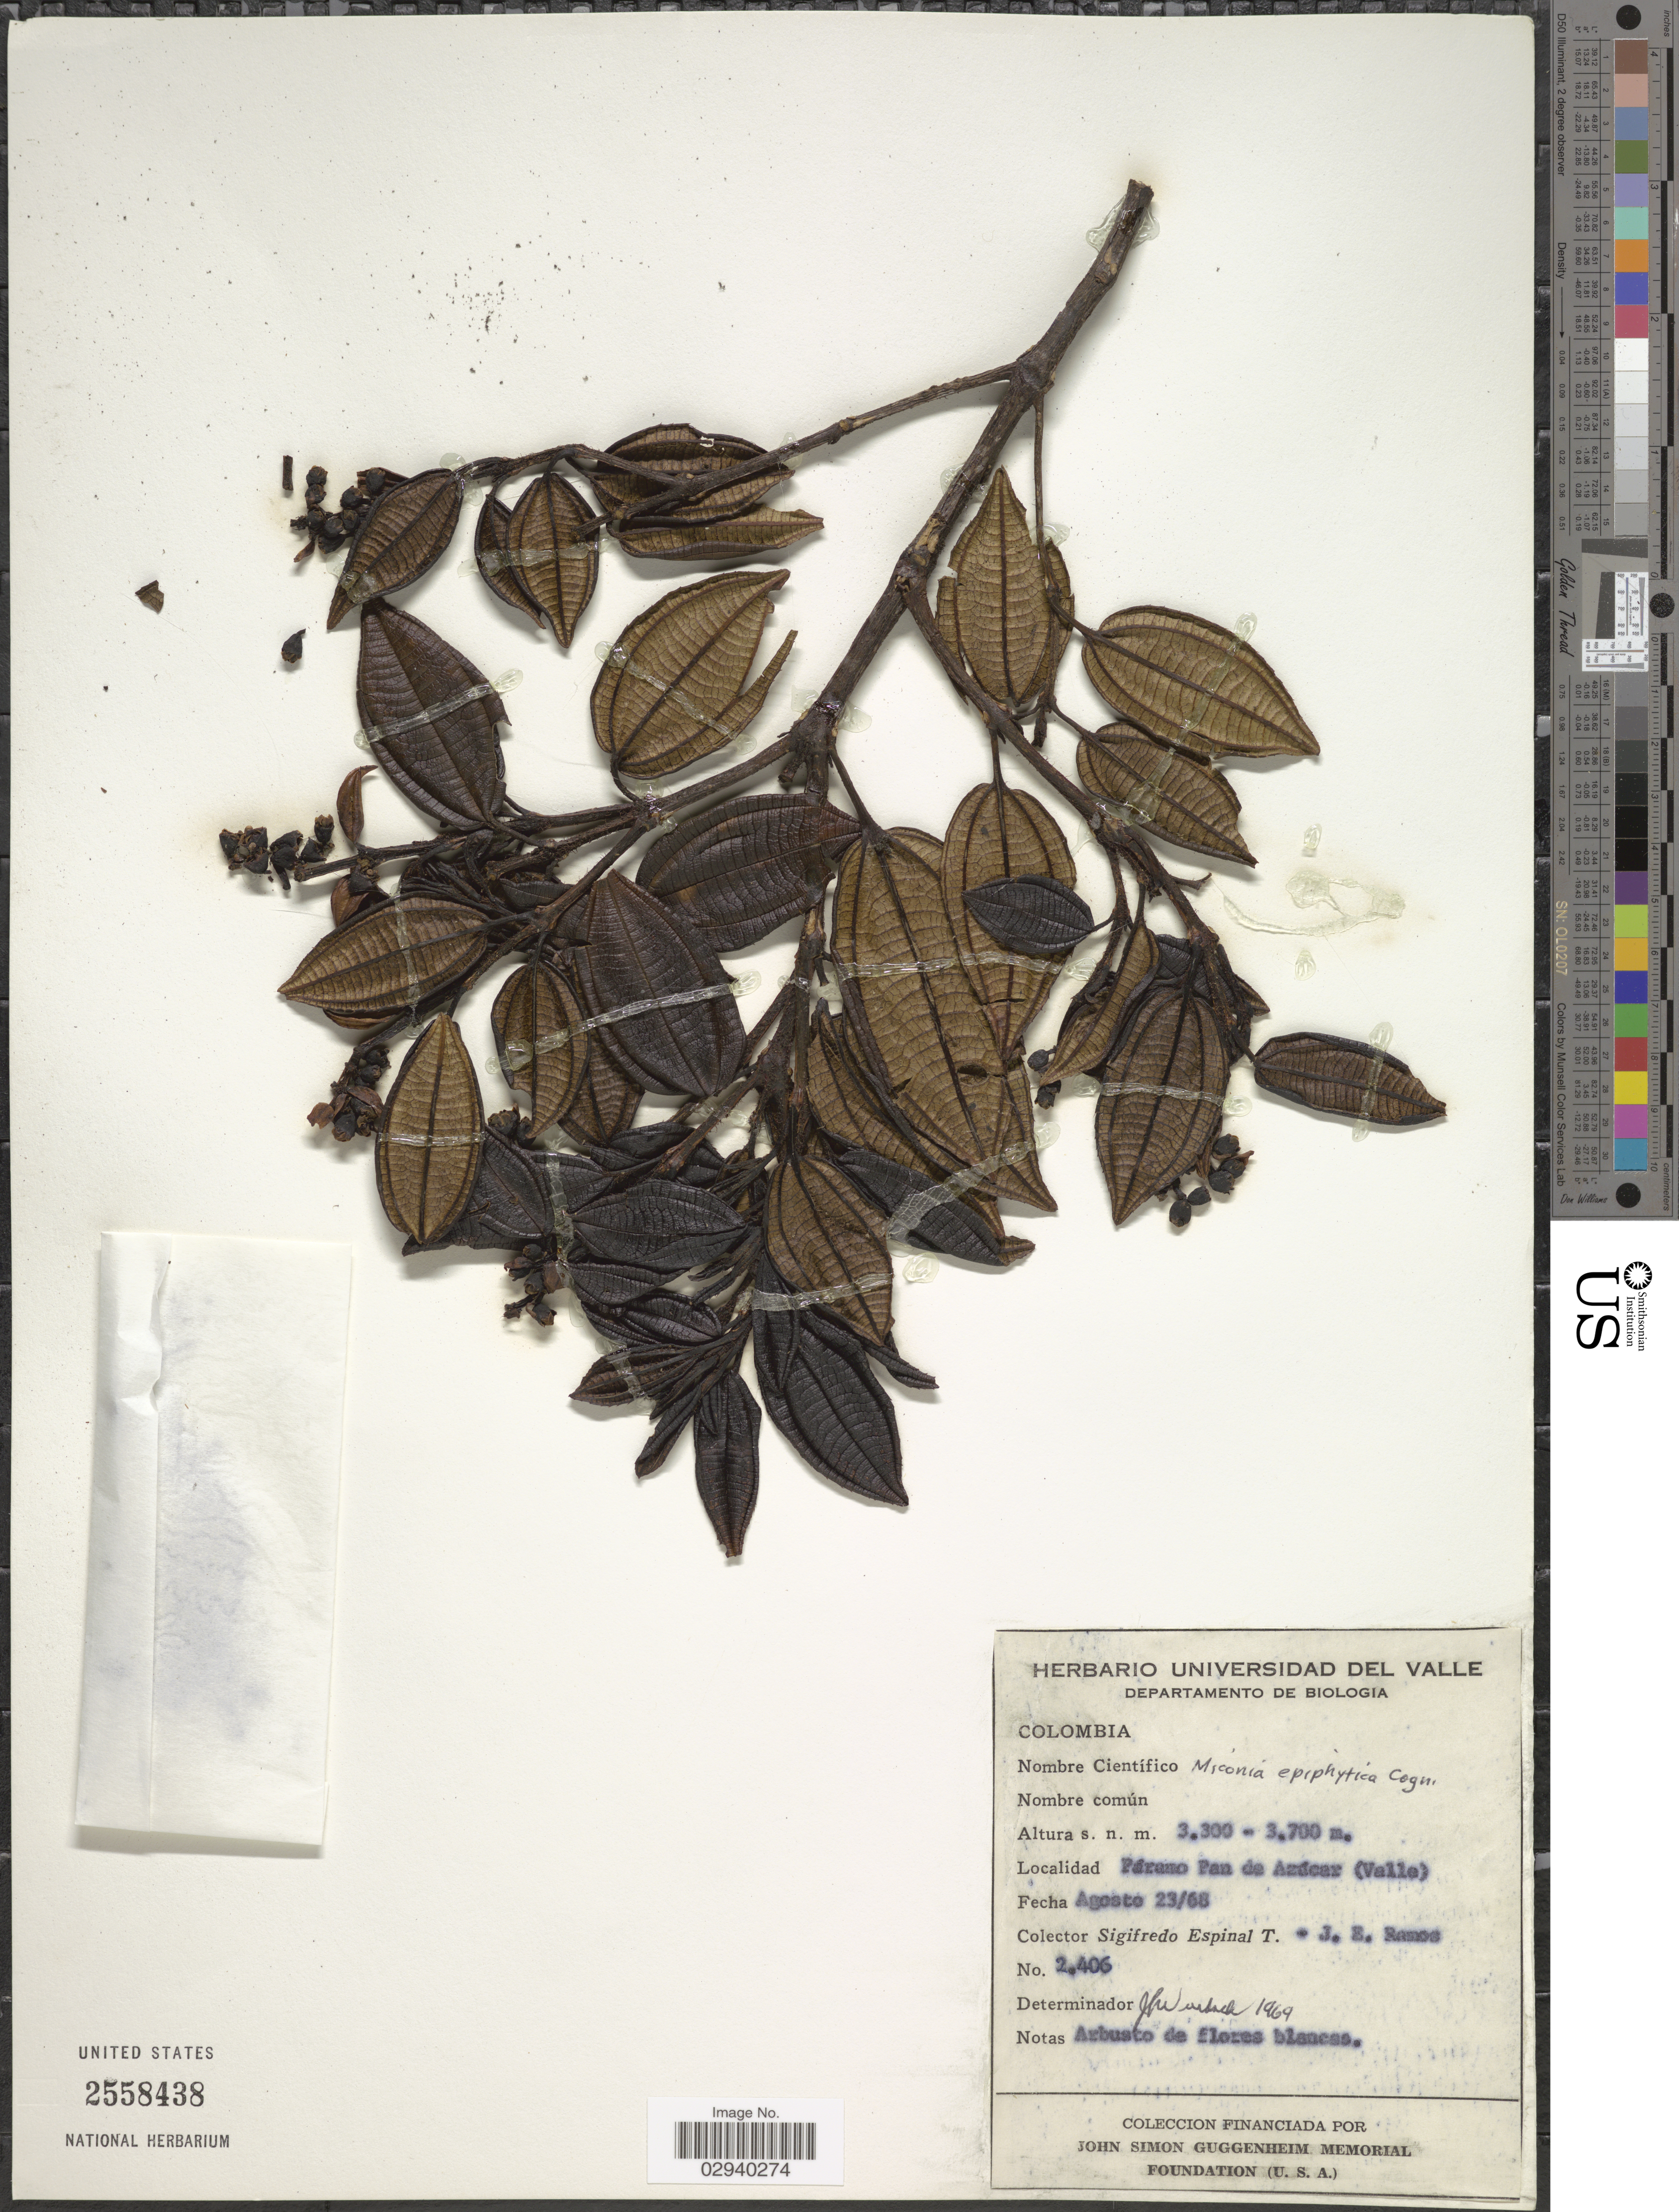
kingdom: Plantae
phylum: Tracheophyta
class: Magnoliopsida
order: Myrtales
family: Melastomataceae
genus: Miconia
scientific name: Miconia latifolia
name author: (D. Don) Naudin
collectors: S. Espinal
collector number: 2406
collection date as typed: Transcribed d/m/y: 23/8/68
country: Colombia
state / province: Valle del Cauca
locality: Páramo Pan de Azúcar (Valle).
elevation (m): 3300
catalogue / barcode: US 2558438